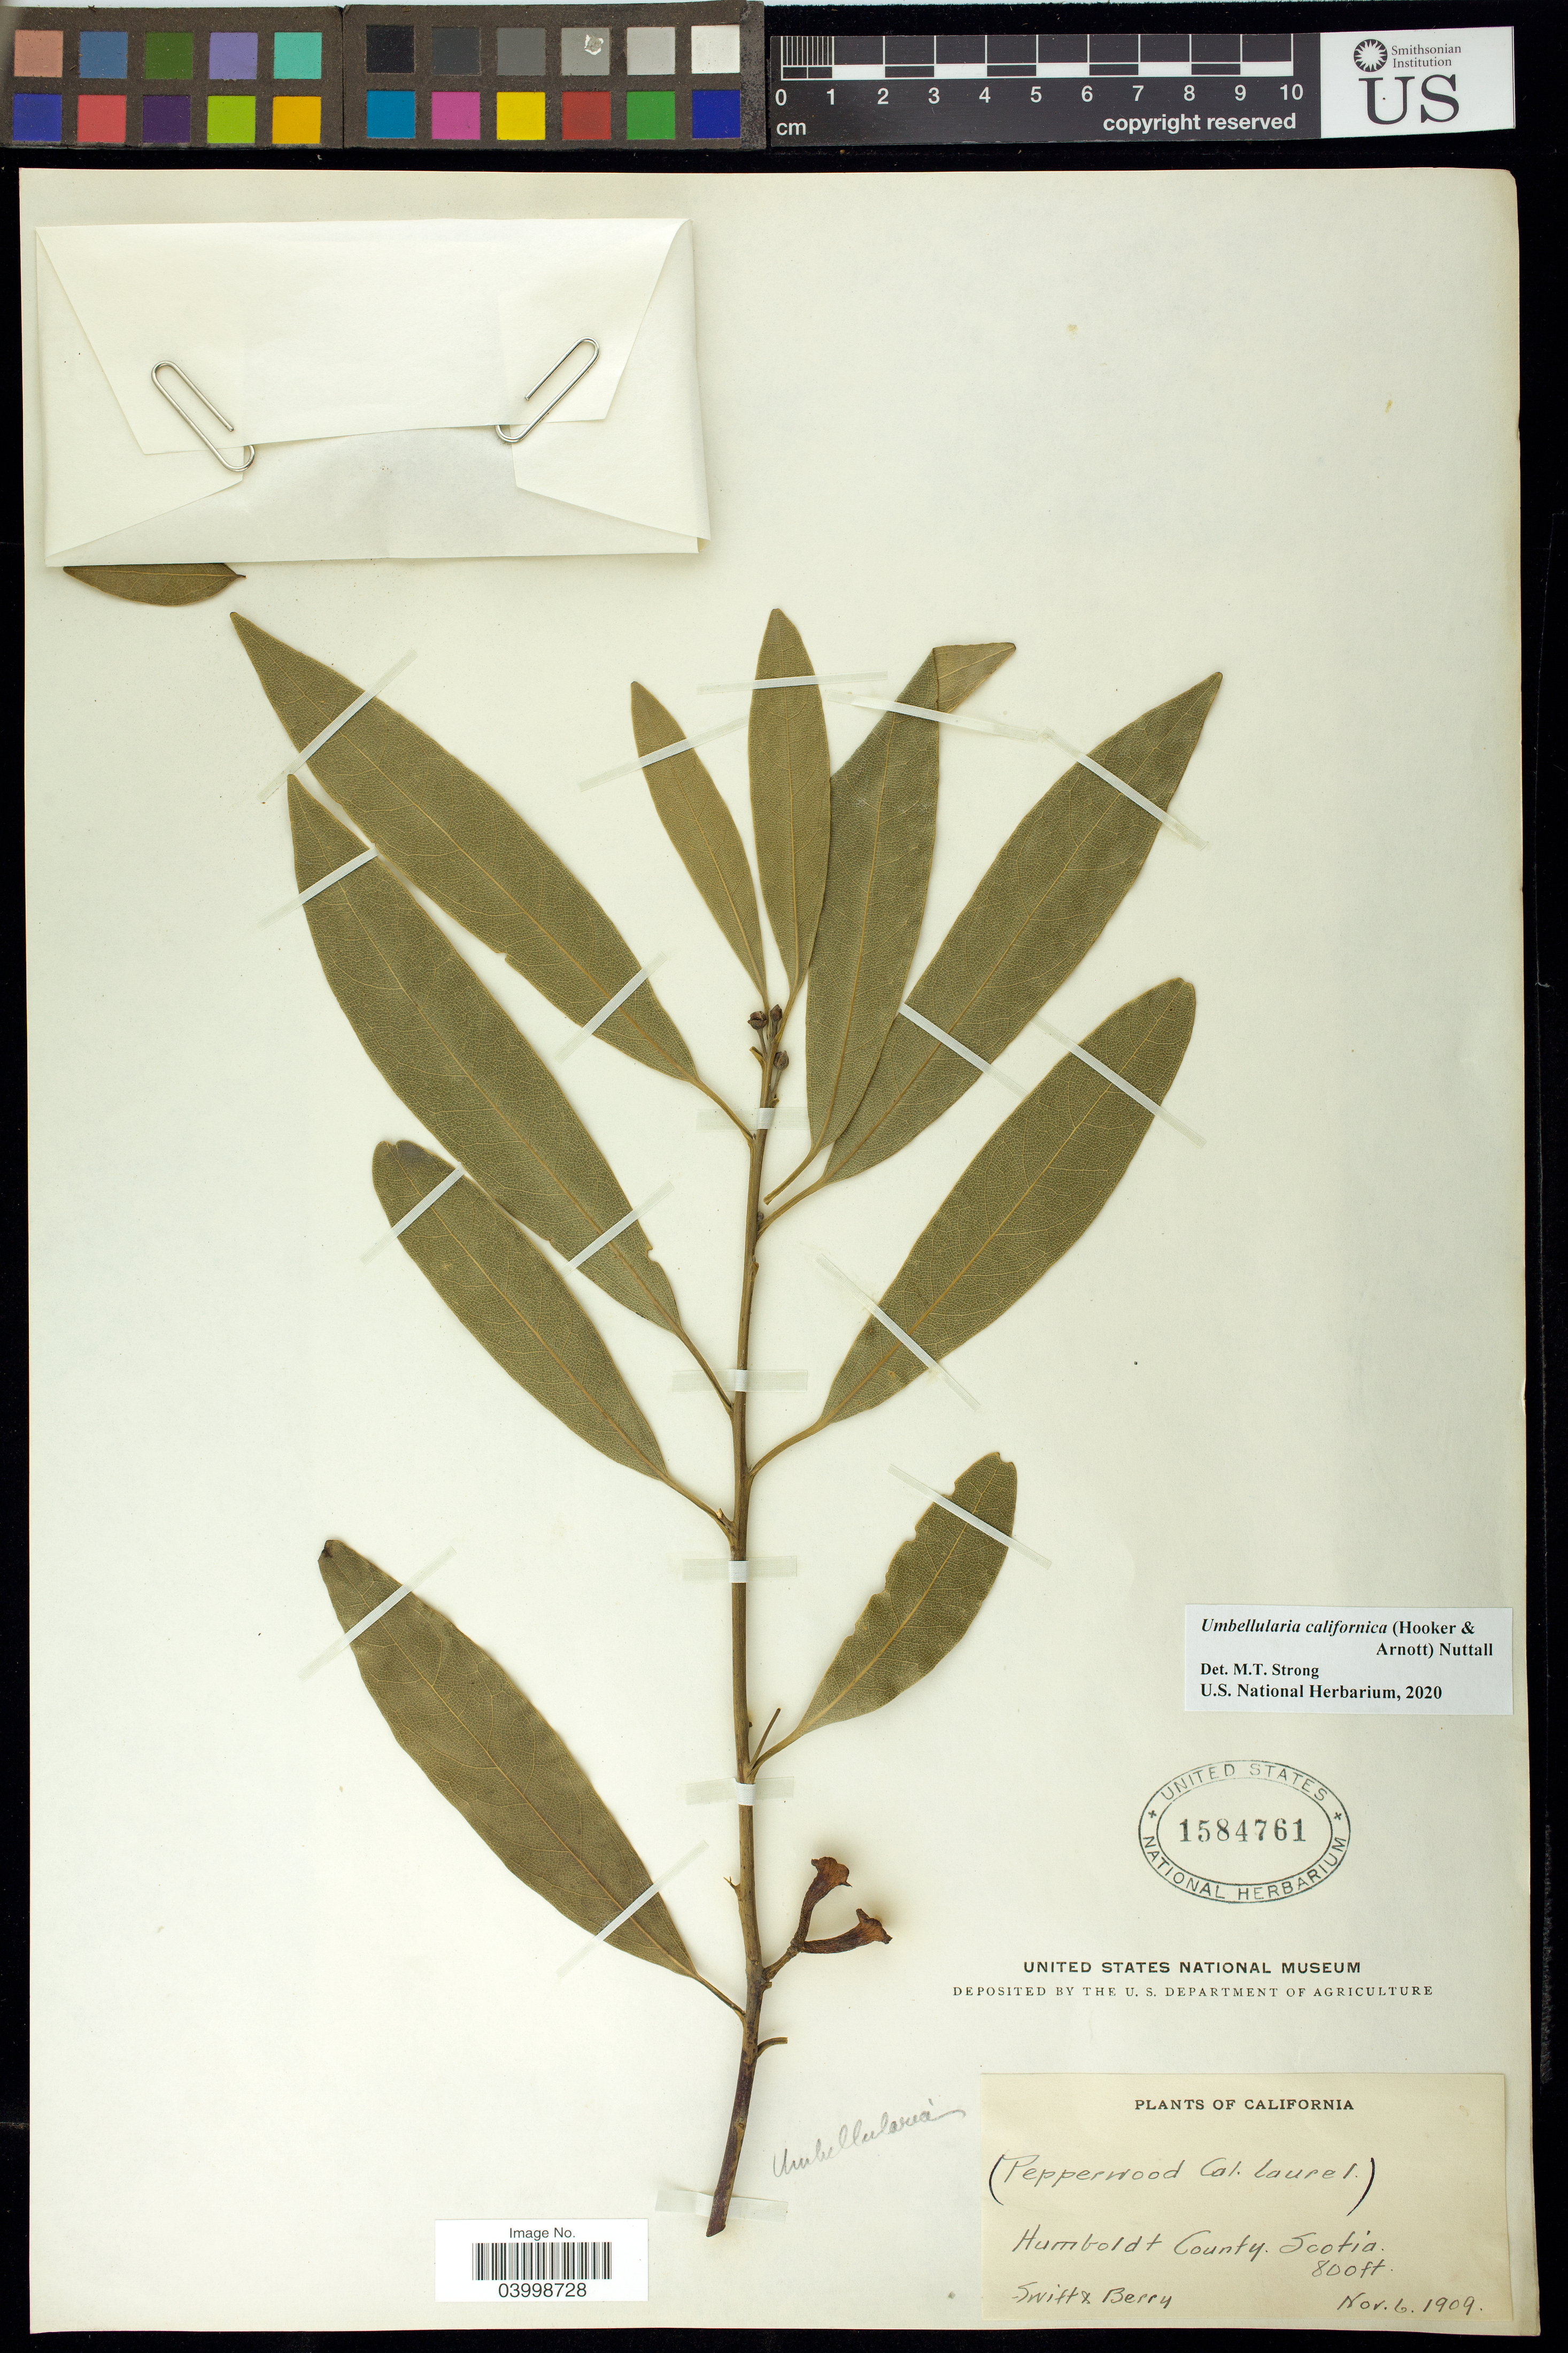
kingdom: Plantae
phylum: Tracheophyta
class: Magnoliopsida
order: Laurales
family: Lauraceae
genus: Umbellularia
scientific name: Umbellularia californica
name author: (Hook. & Arn.) Nutt.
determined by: Strong, M. T., (US), Smithsonian Institution - National Museum of Natural History (UNITED STATES)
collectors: S. Berry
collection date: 1909-11-06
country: United States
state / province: California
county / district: Humboldt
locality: Scotia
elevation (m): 244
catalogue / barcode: US 1584761